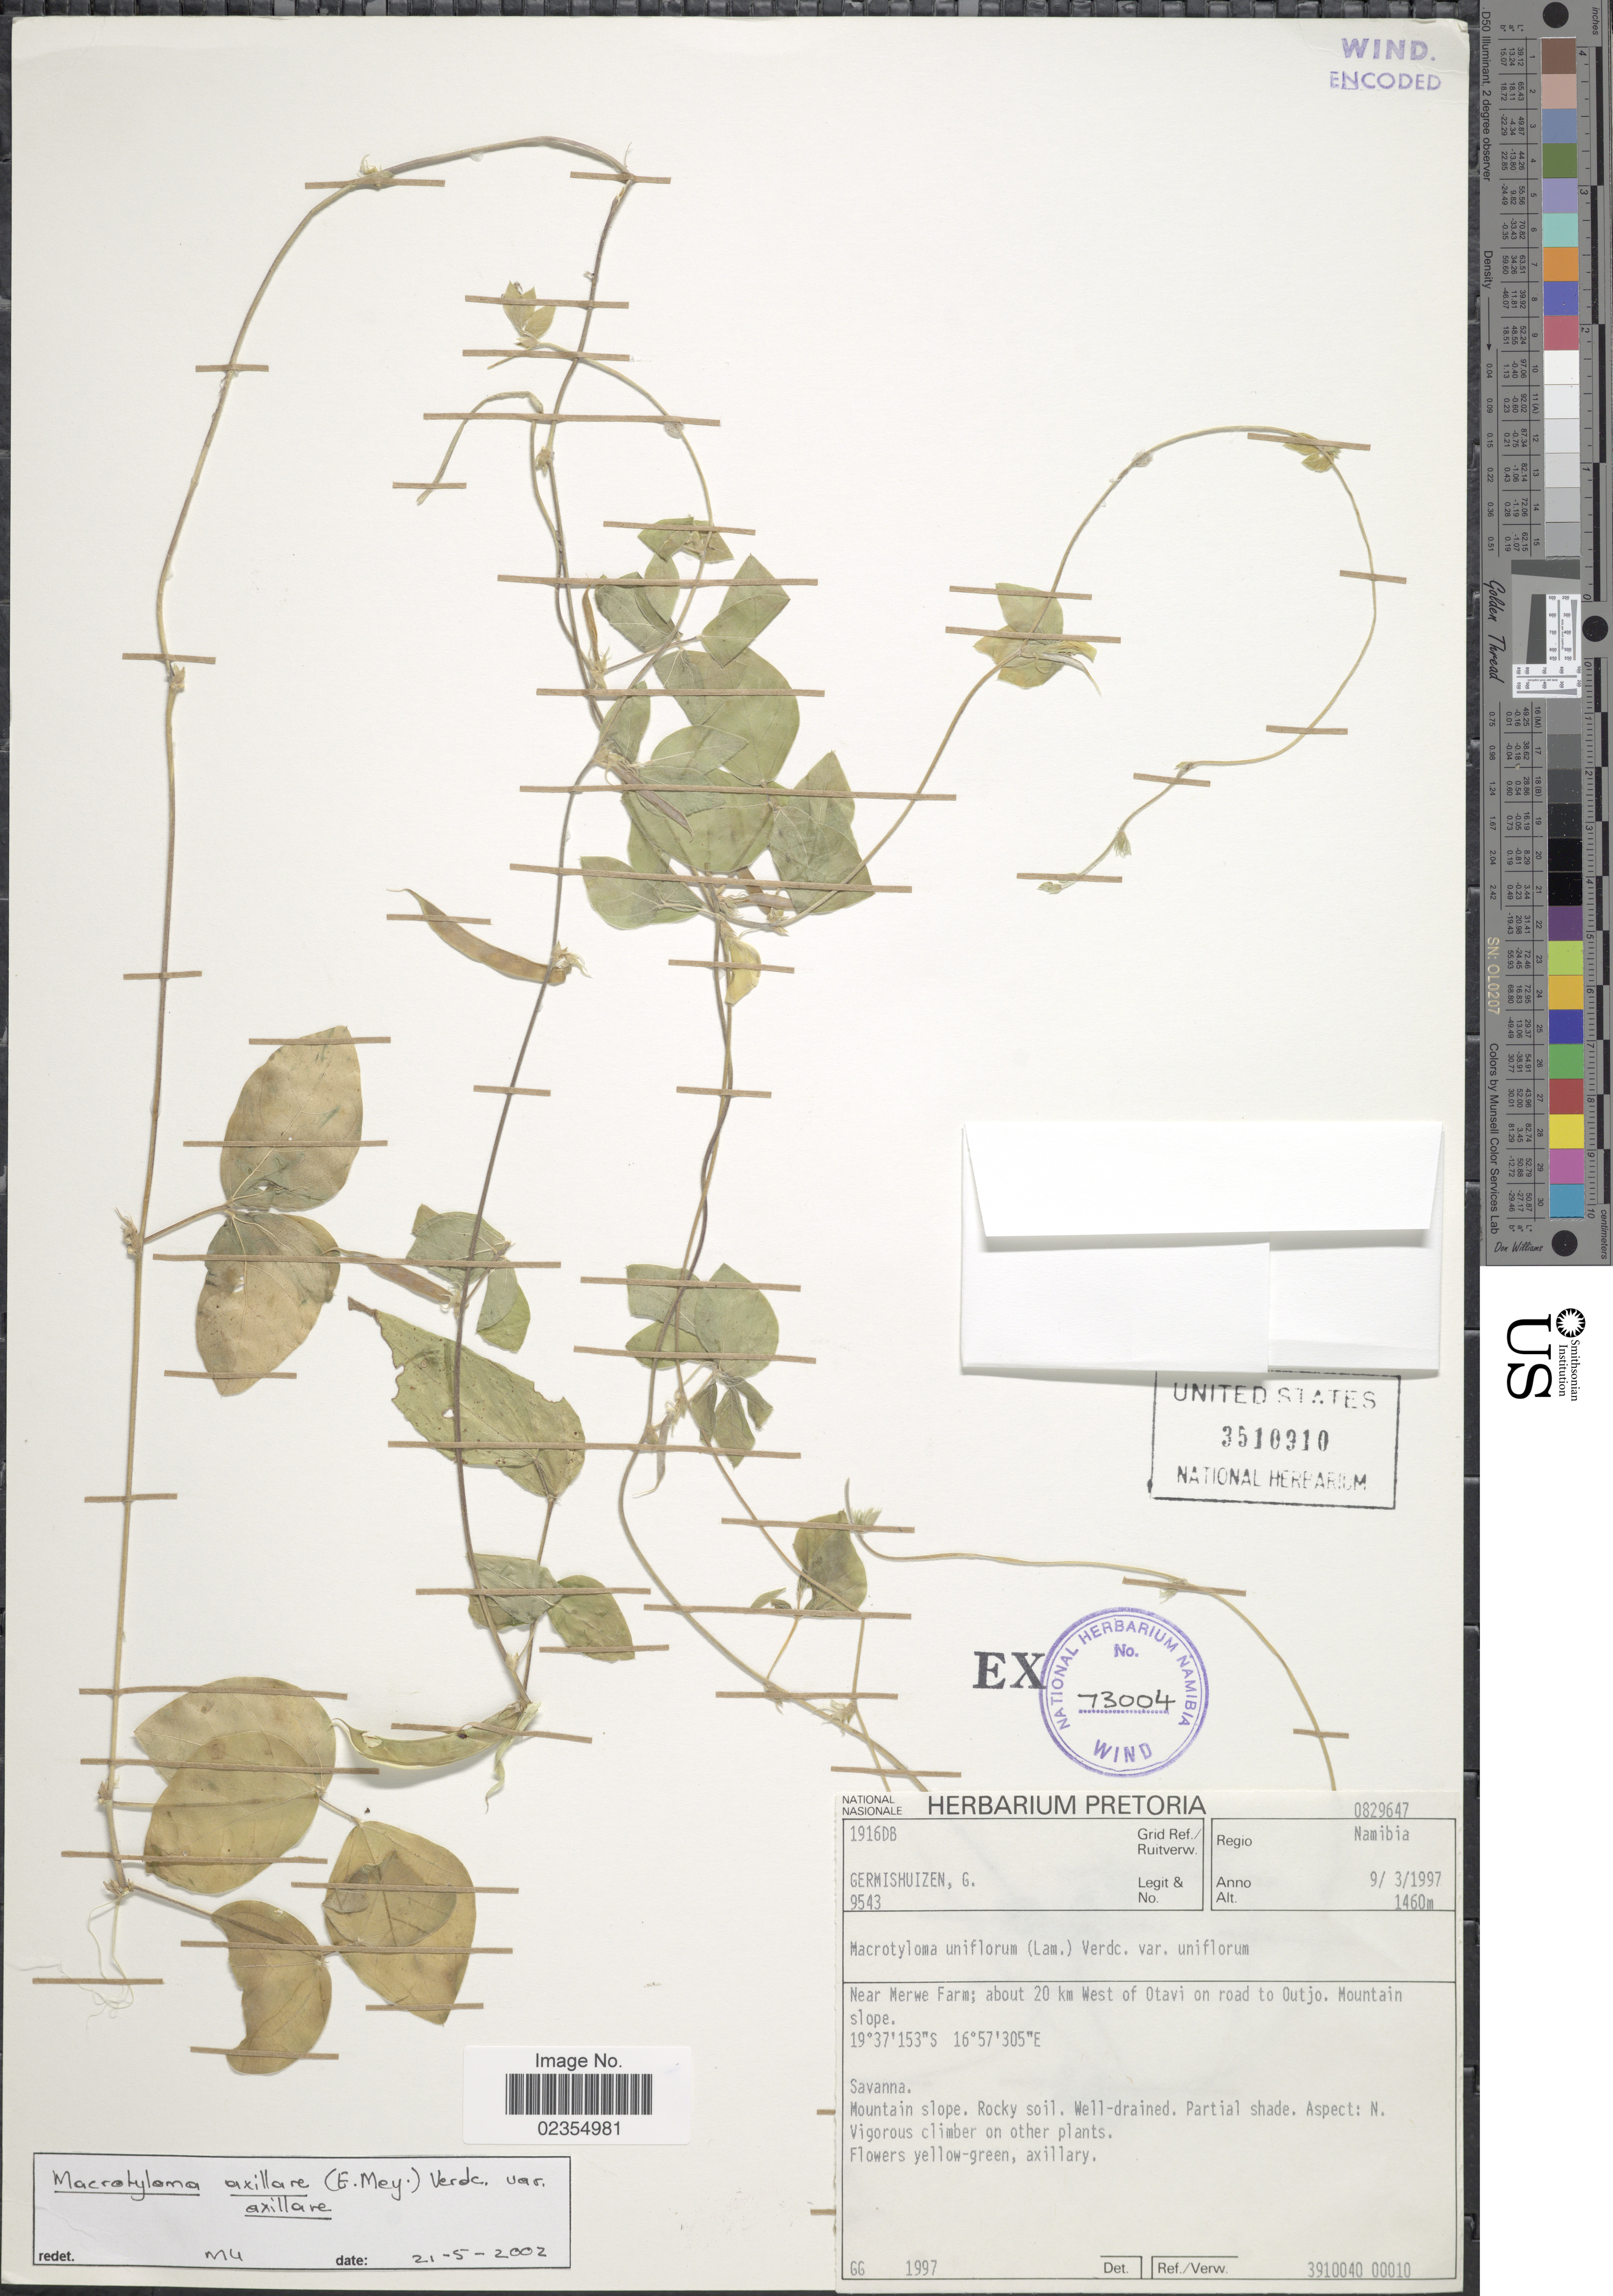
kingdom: Plantae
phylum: Tracheophyta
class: Magnoliopsida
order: Fabales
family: Fabaceae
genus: Macrotyloma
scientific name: Macrotyloma axillare var. axillare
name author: (E. Mey.) Verdc.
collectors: G. Germishuizen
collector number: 9543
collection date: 1997-03-09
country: Namibia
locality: Near Merwe Farm; about 20 km West of Otavi on road to Outjo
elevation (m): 1460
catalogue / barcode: US 3510910